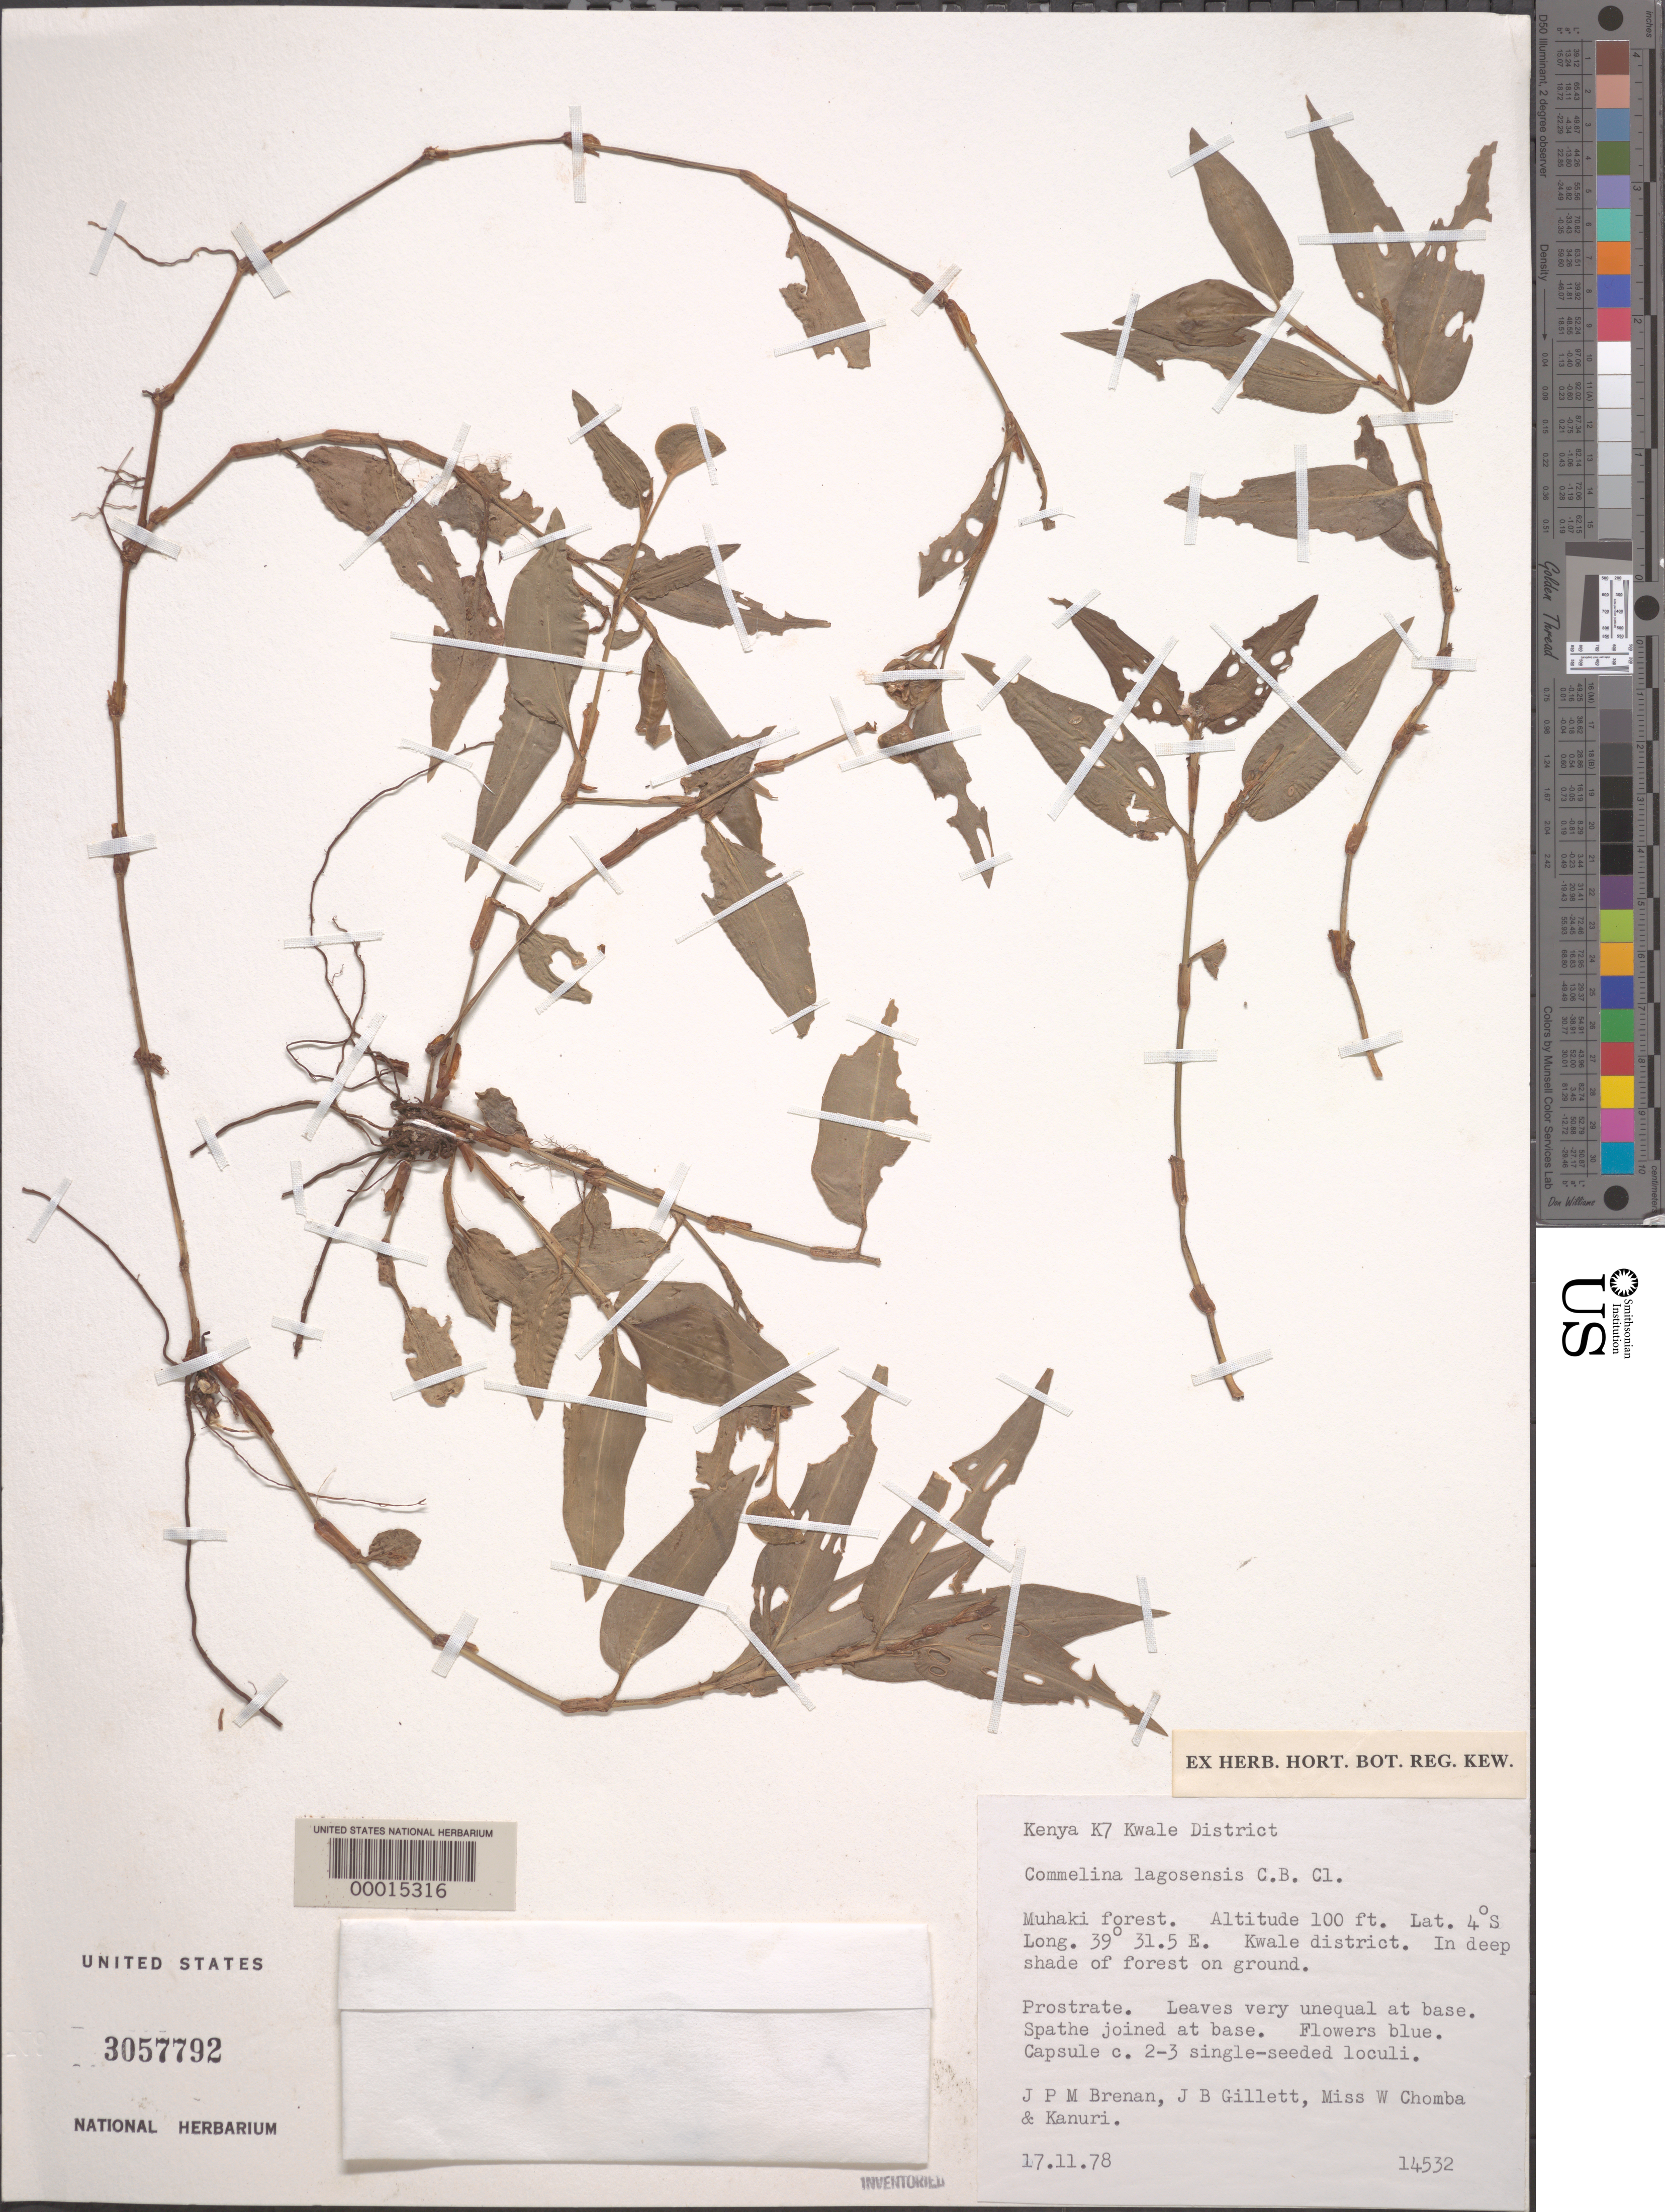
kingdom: Plantae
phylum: Tracheophyta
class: Liliopsida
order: Commelinales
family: Commelinaceae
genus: Commelina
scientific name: Commelina lagosensis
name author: C.B. Clarke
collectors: J. Brennan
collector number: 14532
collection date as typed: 17 Nov 1978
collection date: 1978-11-17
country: Kenya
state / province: Kwale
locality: Muhaki forest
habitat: Deep shade, forest floor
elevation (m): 31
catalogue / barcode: US 3057792